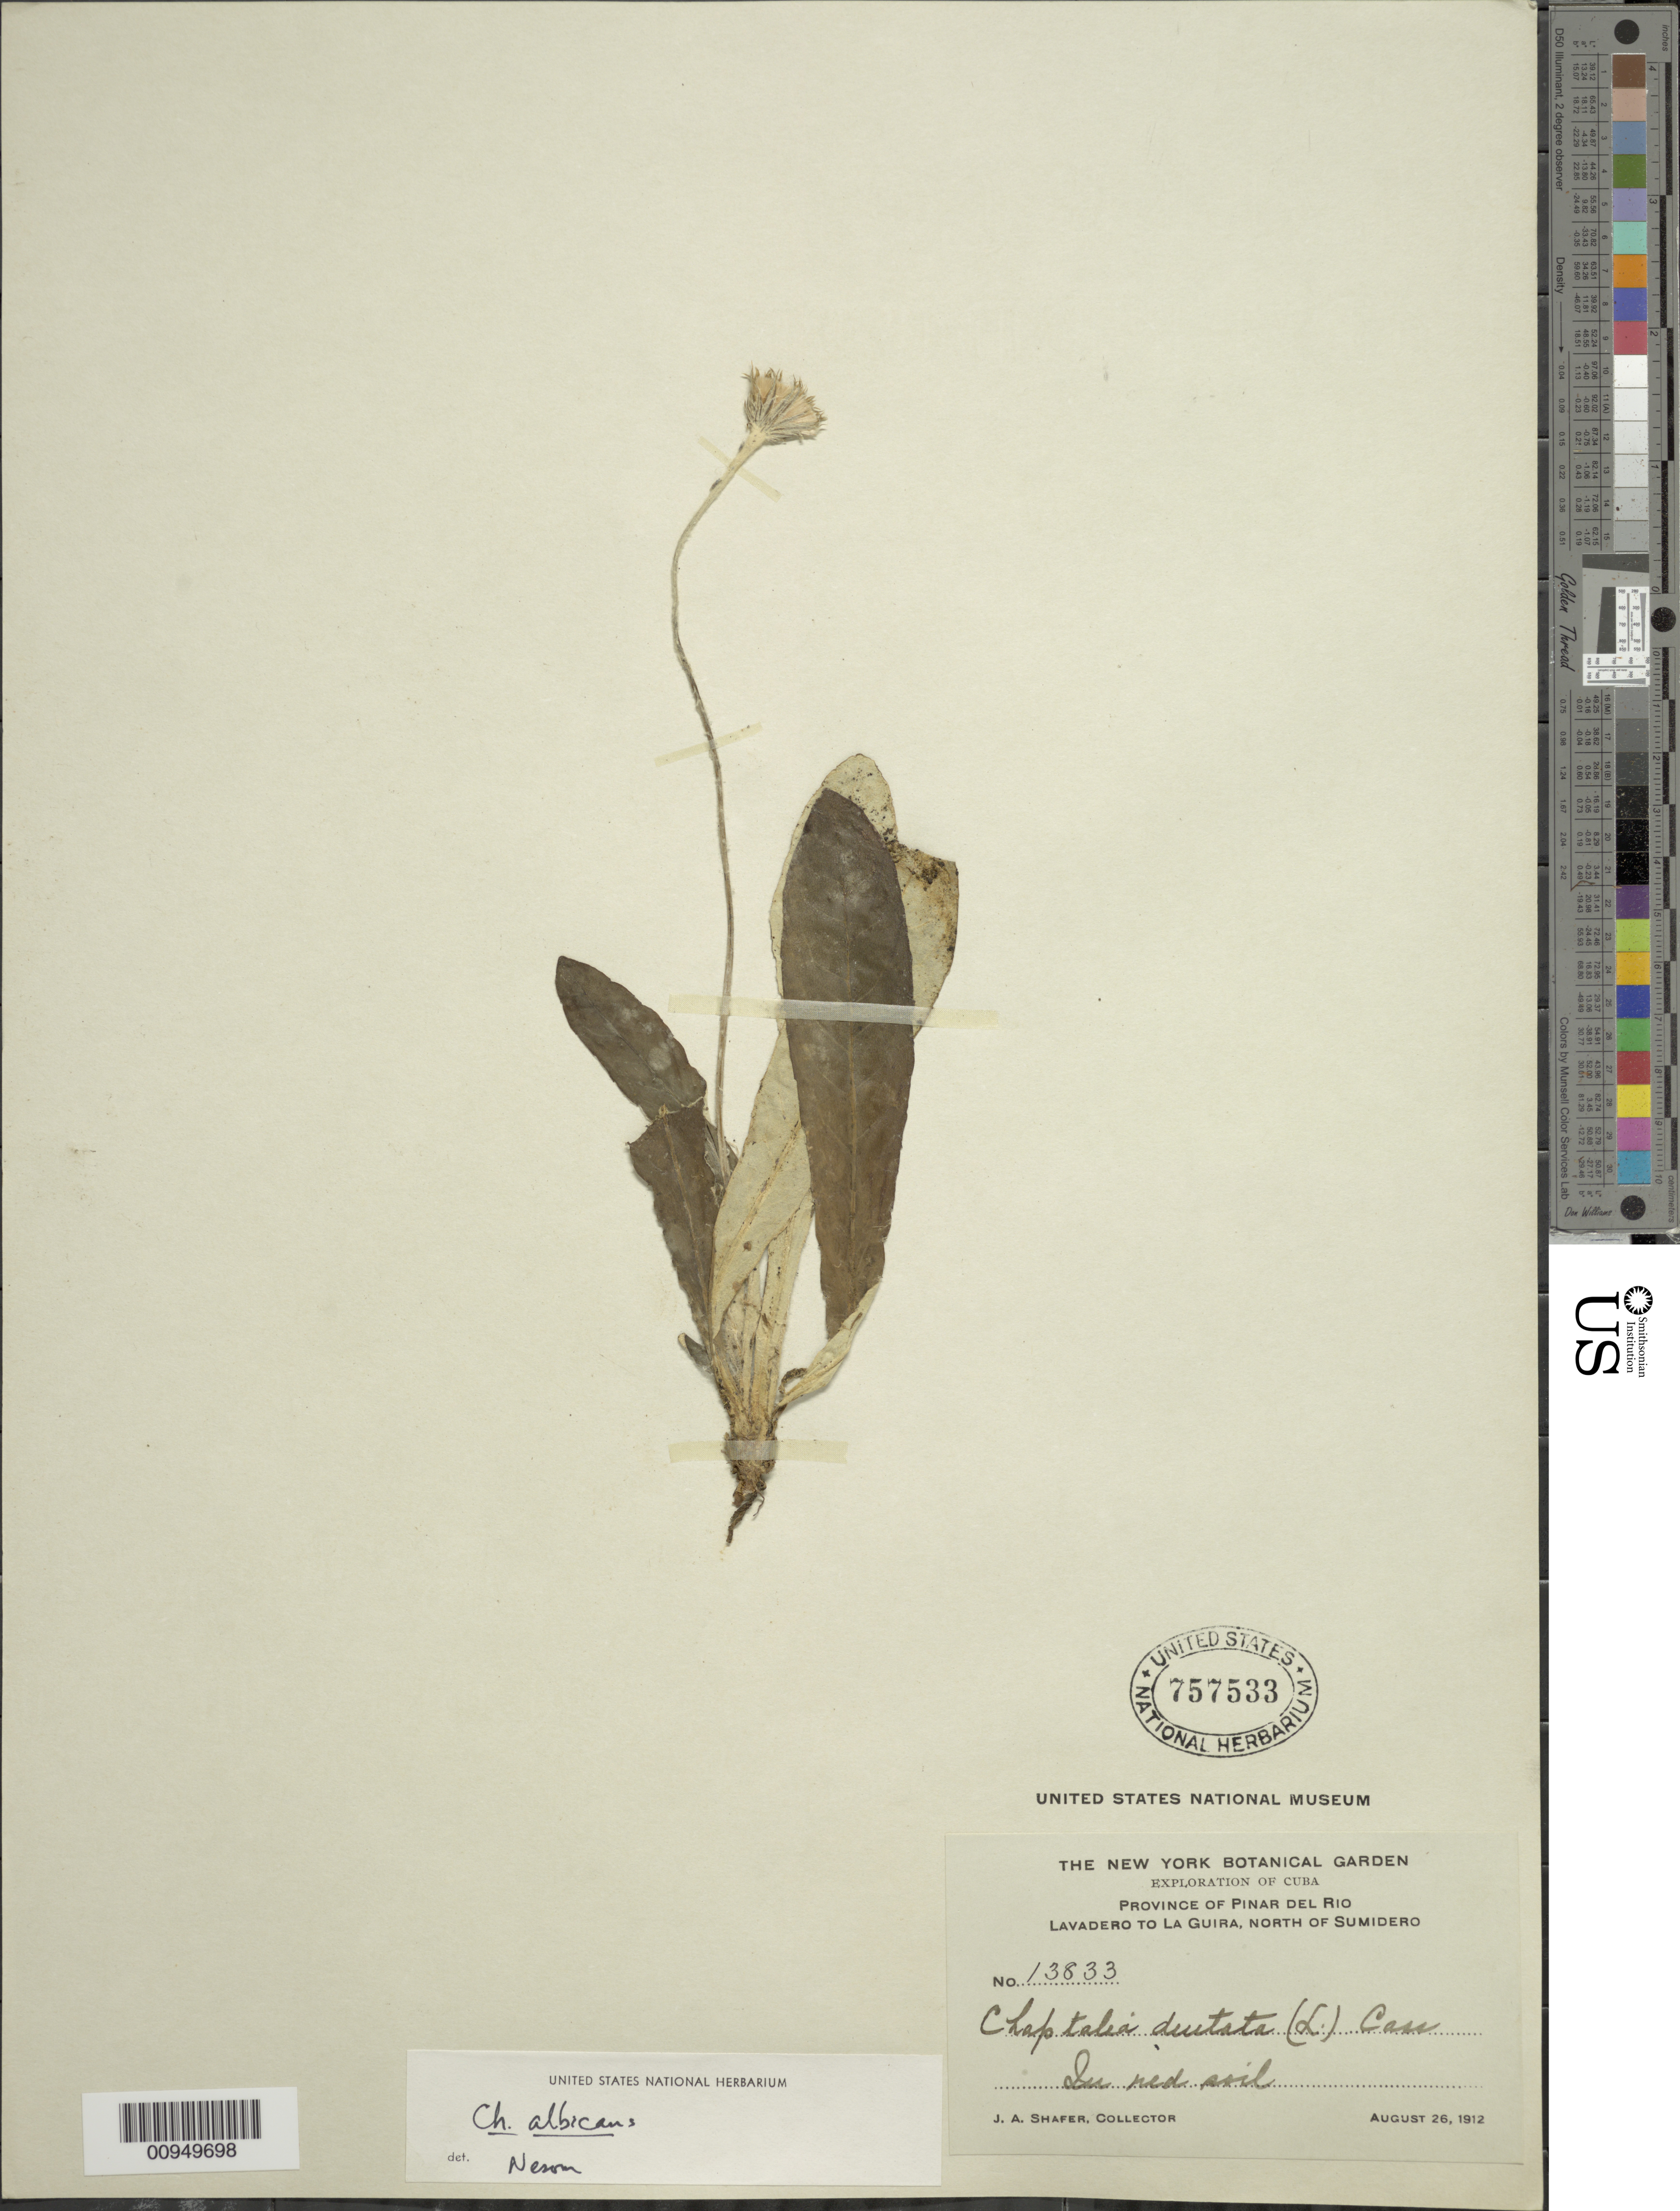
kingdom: Plantae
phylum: Tracheophyta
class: Magnoliopsida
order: Asterales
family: Asteraceae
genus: Chaptalia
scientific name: Chaptalia albicans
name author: (Sw.) Vent. ex B.D. Jacks.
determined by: Nesom, Guy L.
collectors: J. A. Shafer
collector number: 13833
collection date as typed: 26 Aug 1912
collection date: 1912-08-26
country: Cuba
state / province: Pinar del Rio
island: Cuba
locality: Lavadero to La Guira, North of Sumidero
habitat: In red soil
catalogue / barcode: US 757533